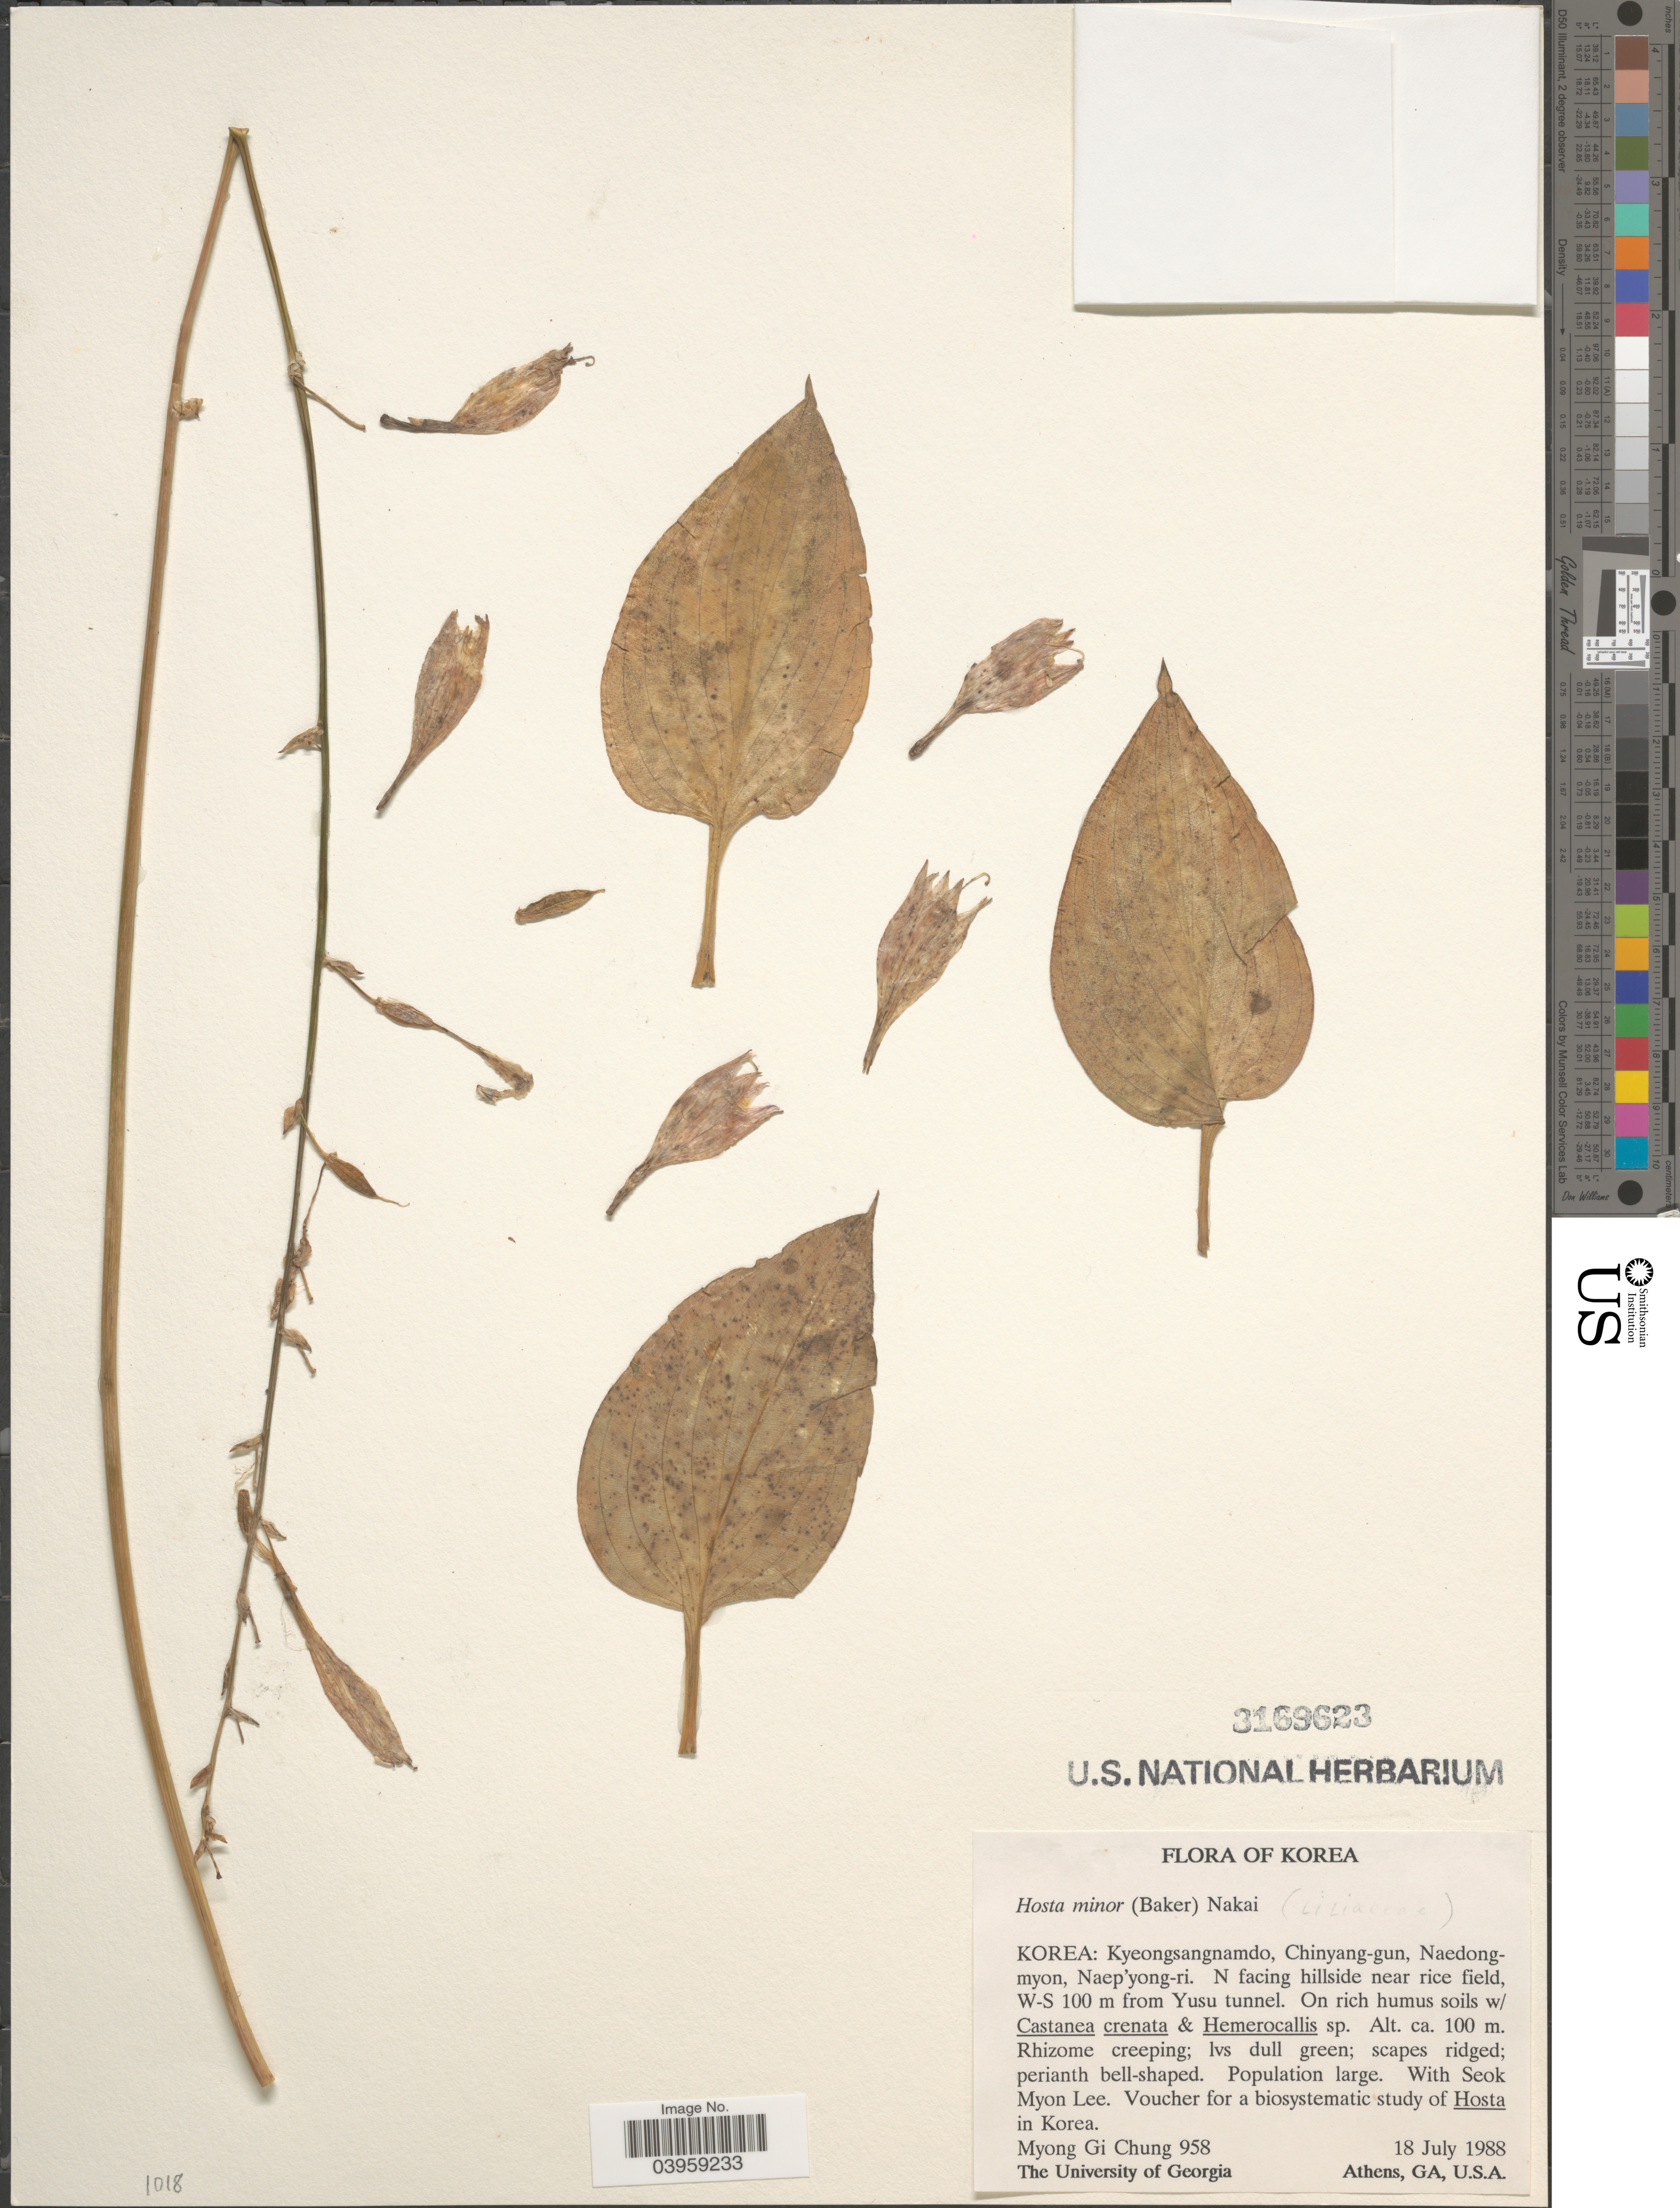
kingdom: Plantae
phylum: Tracheophyta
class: Liliopsida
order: Asparagales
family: Asparagaceae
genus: Hosta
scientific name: Hosta minor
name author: (Baker) Nakai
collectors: M. Chung & S. Lee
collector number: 958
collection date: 1988-07-18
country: South Korea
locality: Kyeongsangnamdo, Chinyang-gun, Naedong-myon, Naep'yong-ri. N facing hillside near rice field, W-S 100 m from Yusu tunnel.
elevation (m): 100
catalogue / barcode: US 3169623